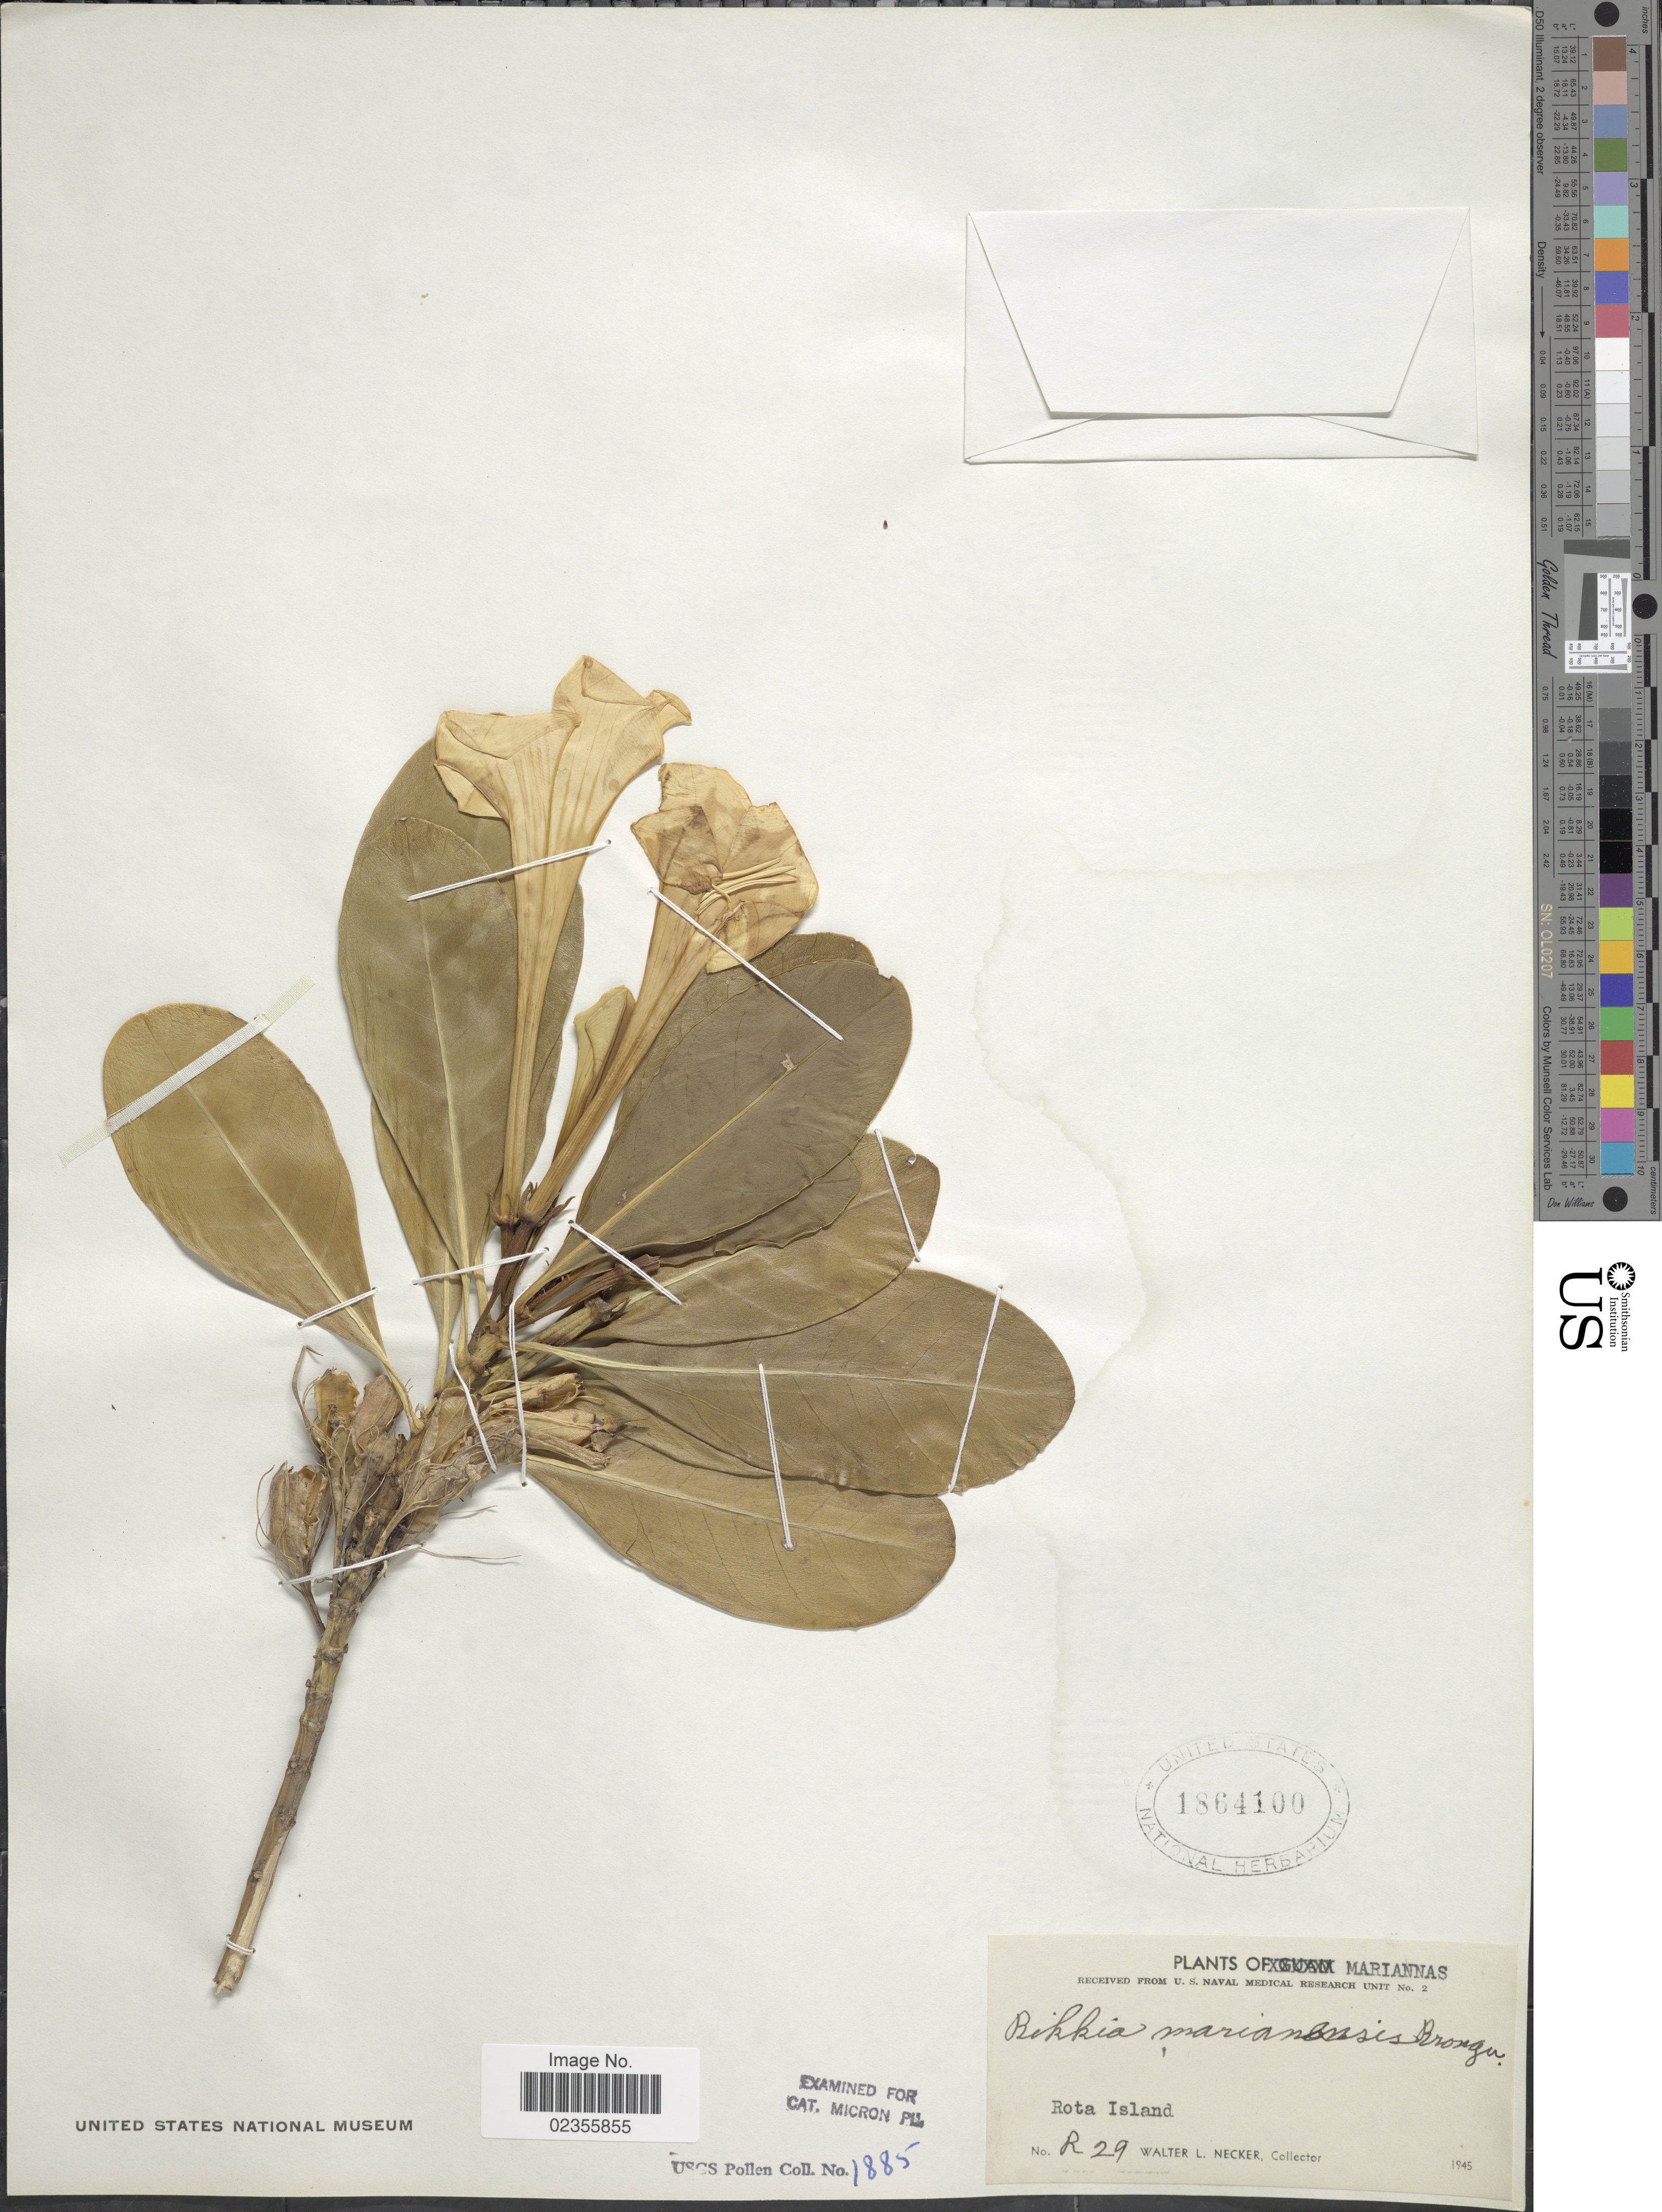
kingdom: Plantae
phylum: Tracheophyta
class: Magnoliopsida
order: Gentianales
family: Rubiaceae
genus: Bikkia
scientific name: Bikkia tetrandra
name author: (L. f.) A. Rich.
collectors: W. L. Necker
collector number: R29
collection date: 1945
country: Northern Mariana Islands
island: Rota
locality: Rota Island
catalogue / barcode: US 1864100